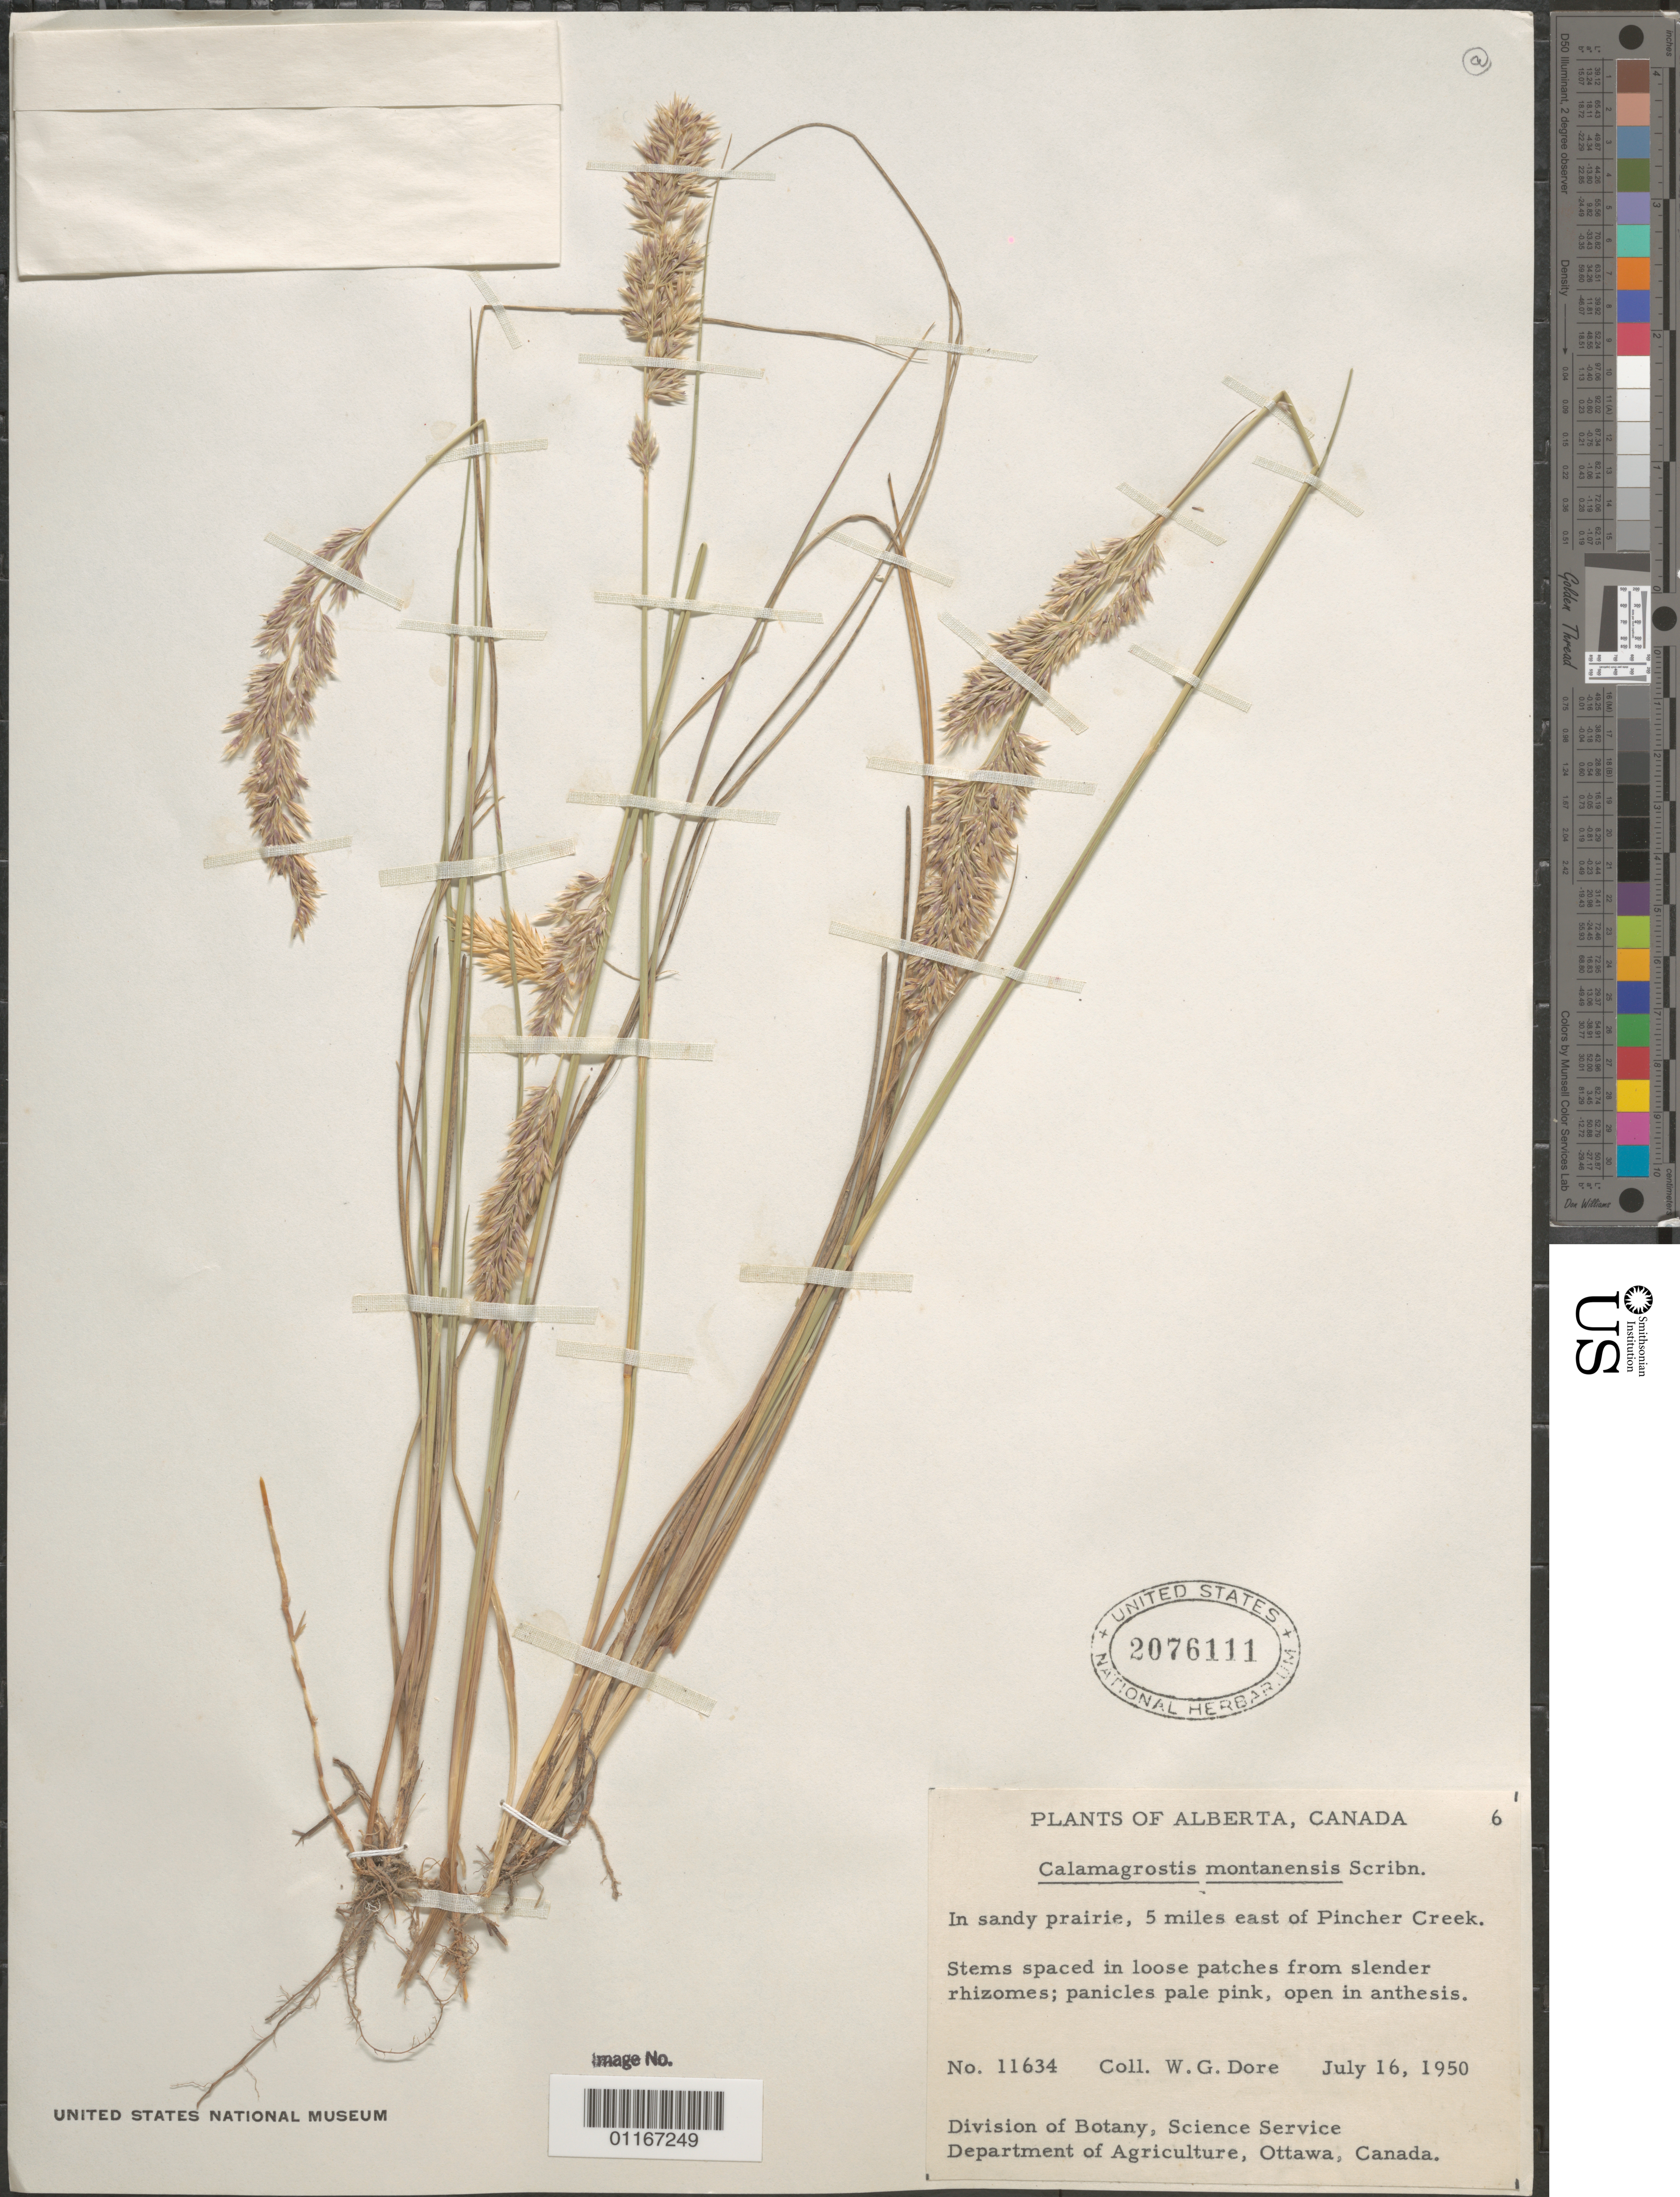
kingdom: Plantae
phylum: Tracheophyta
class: Liliopsida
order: Poales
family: Poaceae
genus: Calamagrostis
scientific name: Calamagrostis montanensis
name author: Scribn. ex Vasey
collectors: W. Dore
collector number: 11634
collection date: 1950-07-16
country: Canada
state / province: Alberta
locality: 5 miles east of Pincher Creek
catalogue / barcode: US 2076111